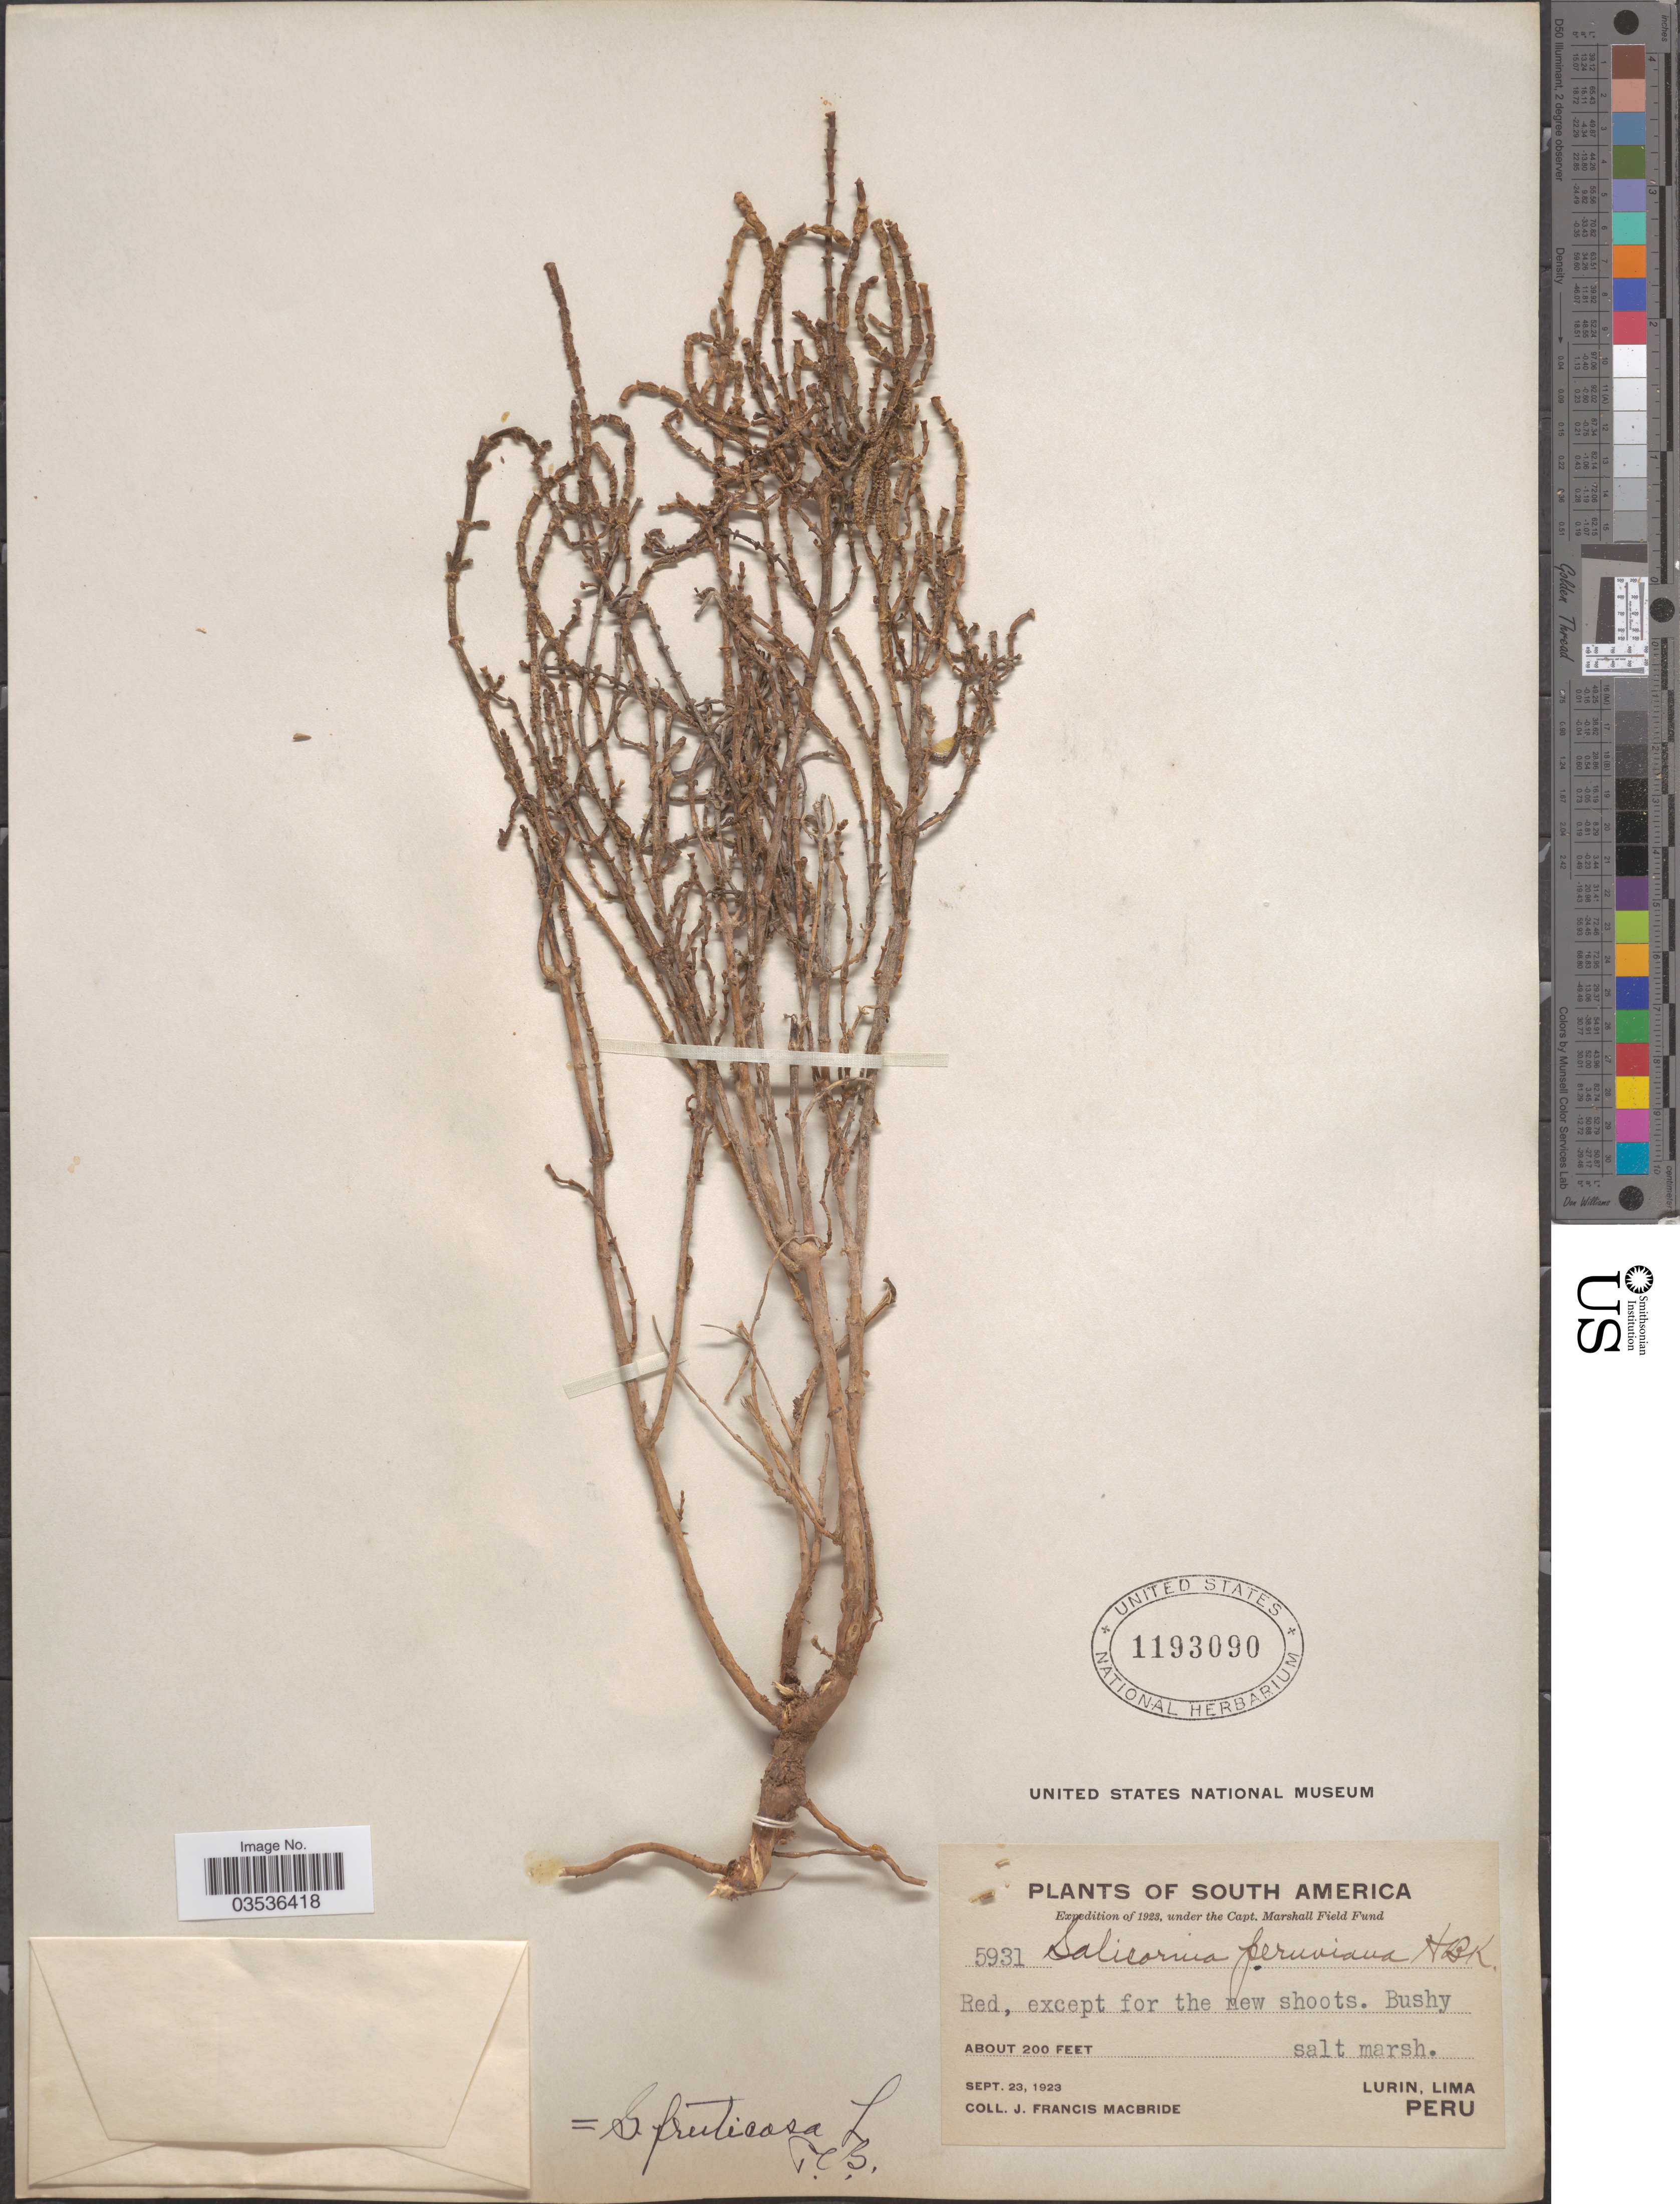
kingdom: Plantae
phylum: Tracheophyta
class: Magnoliopsida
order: Caryophyllales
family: Amaranthaceae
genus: Salicornia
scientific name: Salicornia fruticosa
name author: (L.) L.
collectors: J. F. Macbride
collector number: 5931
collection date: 1923-09-23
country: Peru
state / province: Lima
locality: Lurin.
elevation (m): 61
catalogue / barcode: US 1193090